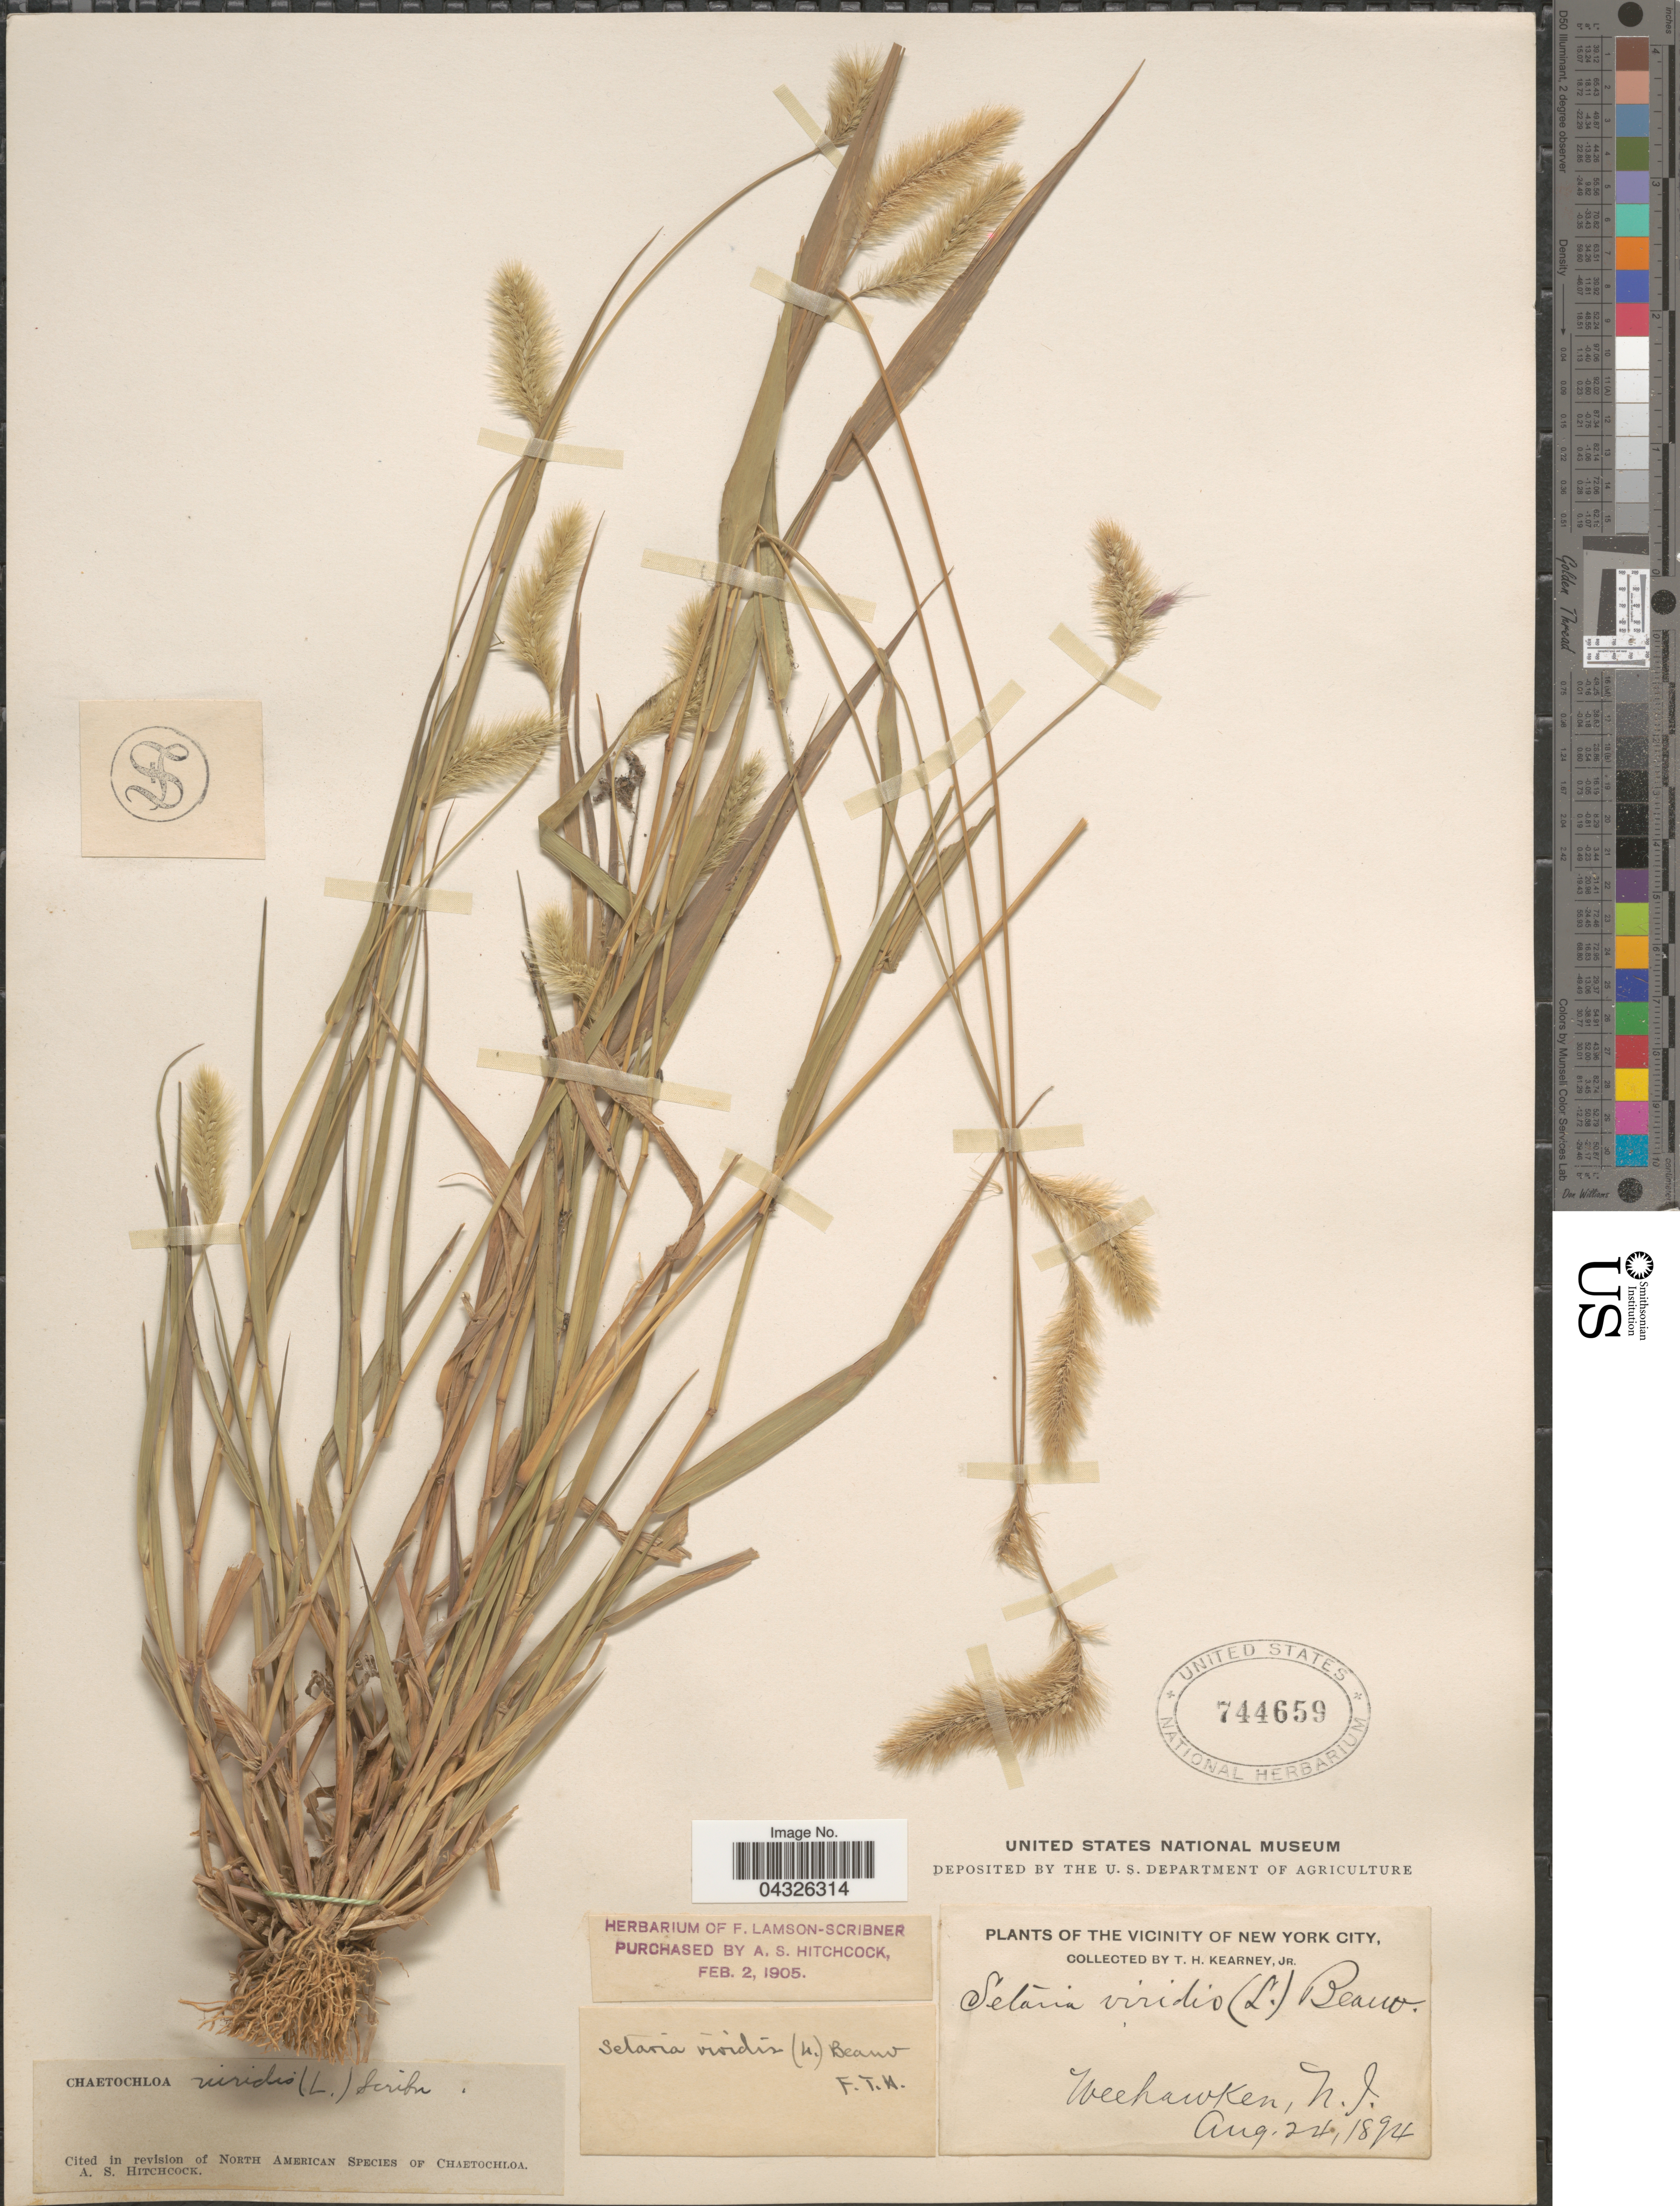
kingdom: Plantae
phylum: Tracheophyta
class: Liliopsida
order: Poales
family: Poaceae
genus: Setaria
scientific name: Setaria viridis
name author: (L.) P. Beauv.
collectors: T. H. Kearney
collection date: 1894-08-24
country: United States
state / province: New Jersey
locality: The Vicinity of New York City. Weehawken.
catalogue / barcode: US 744659